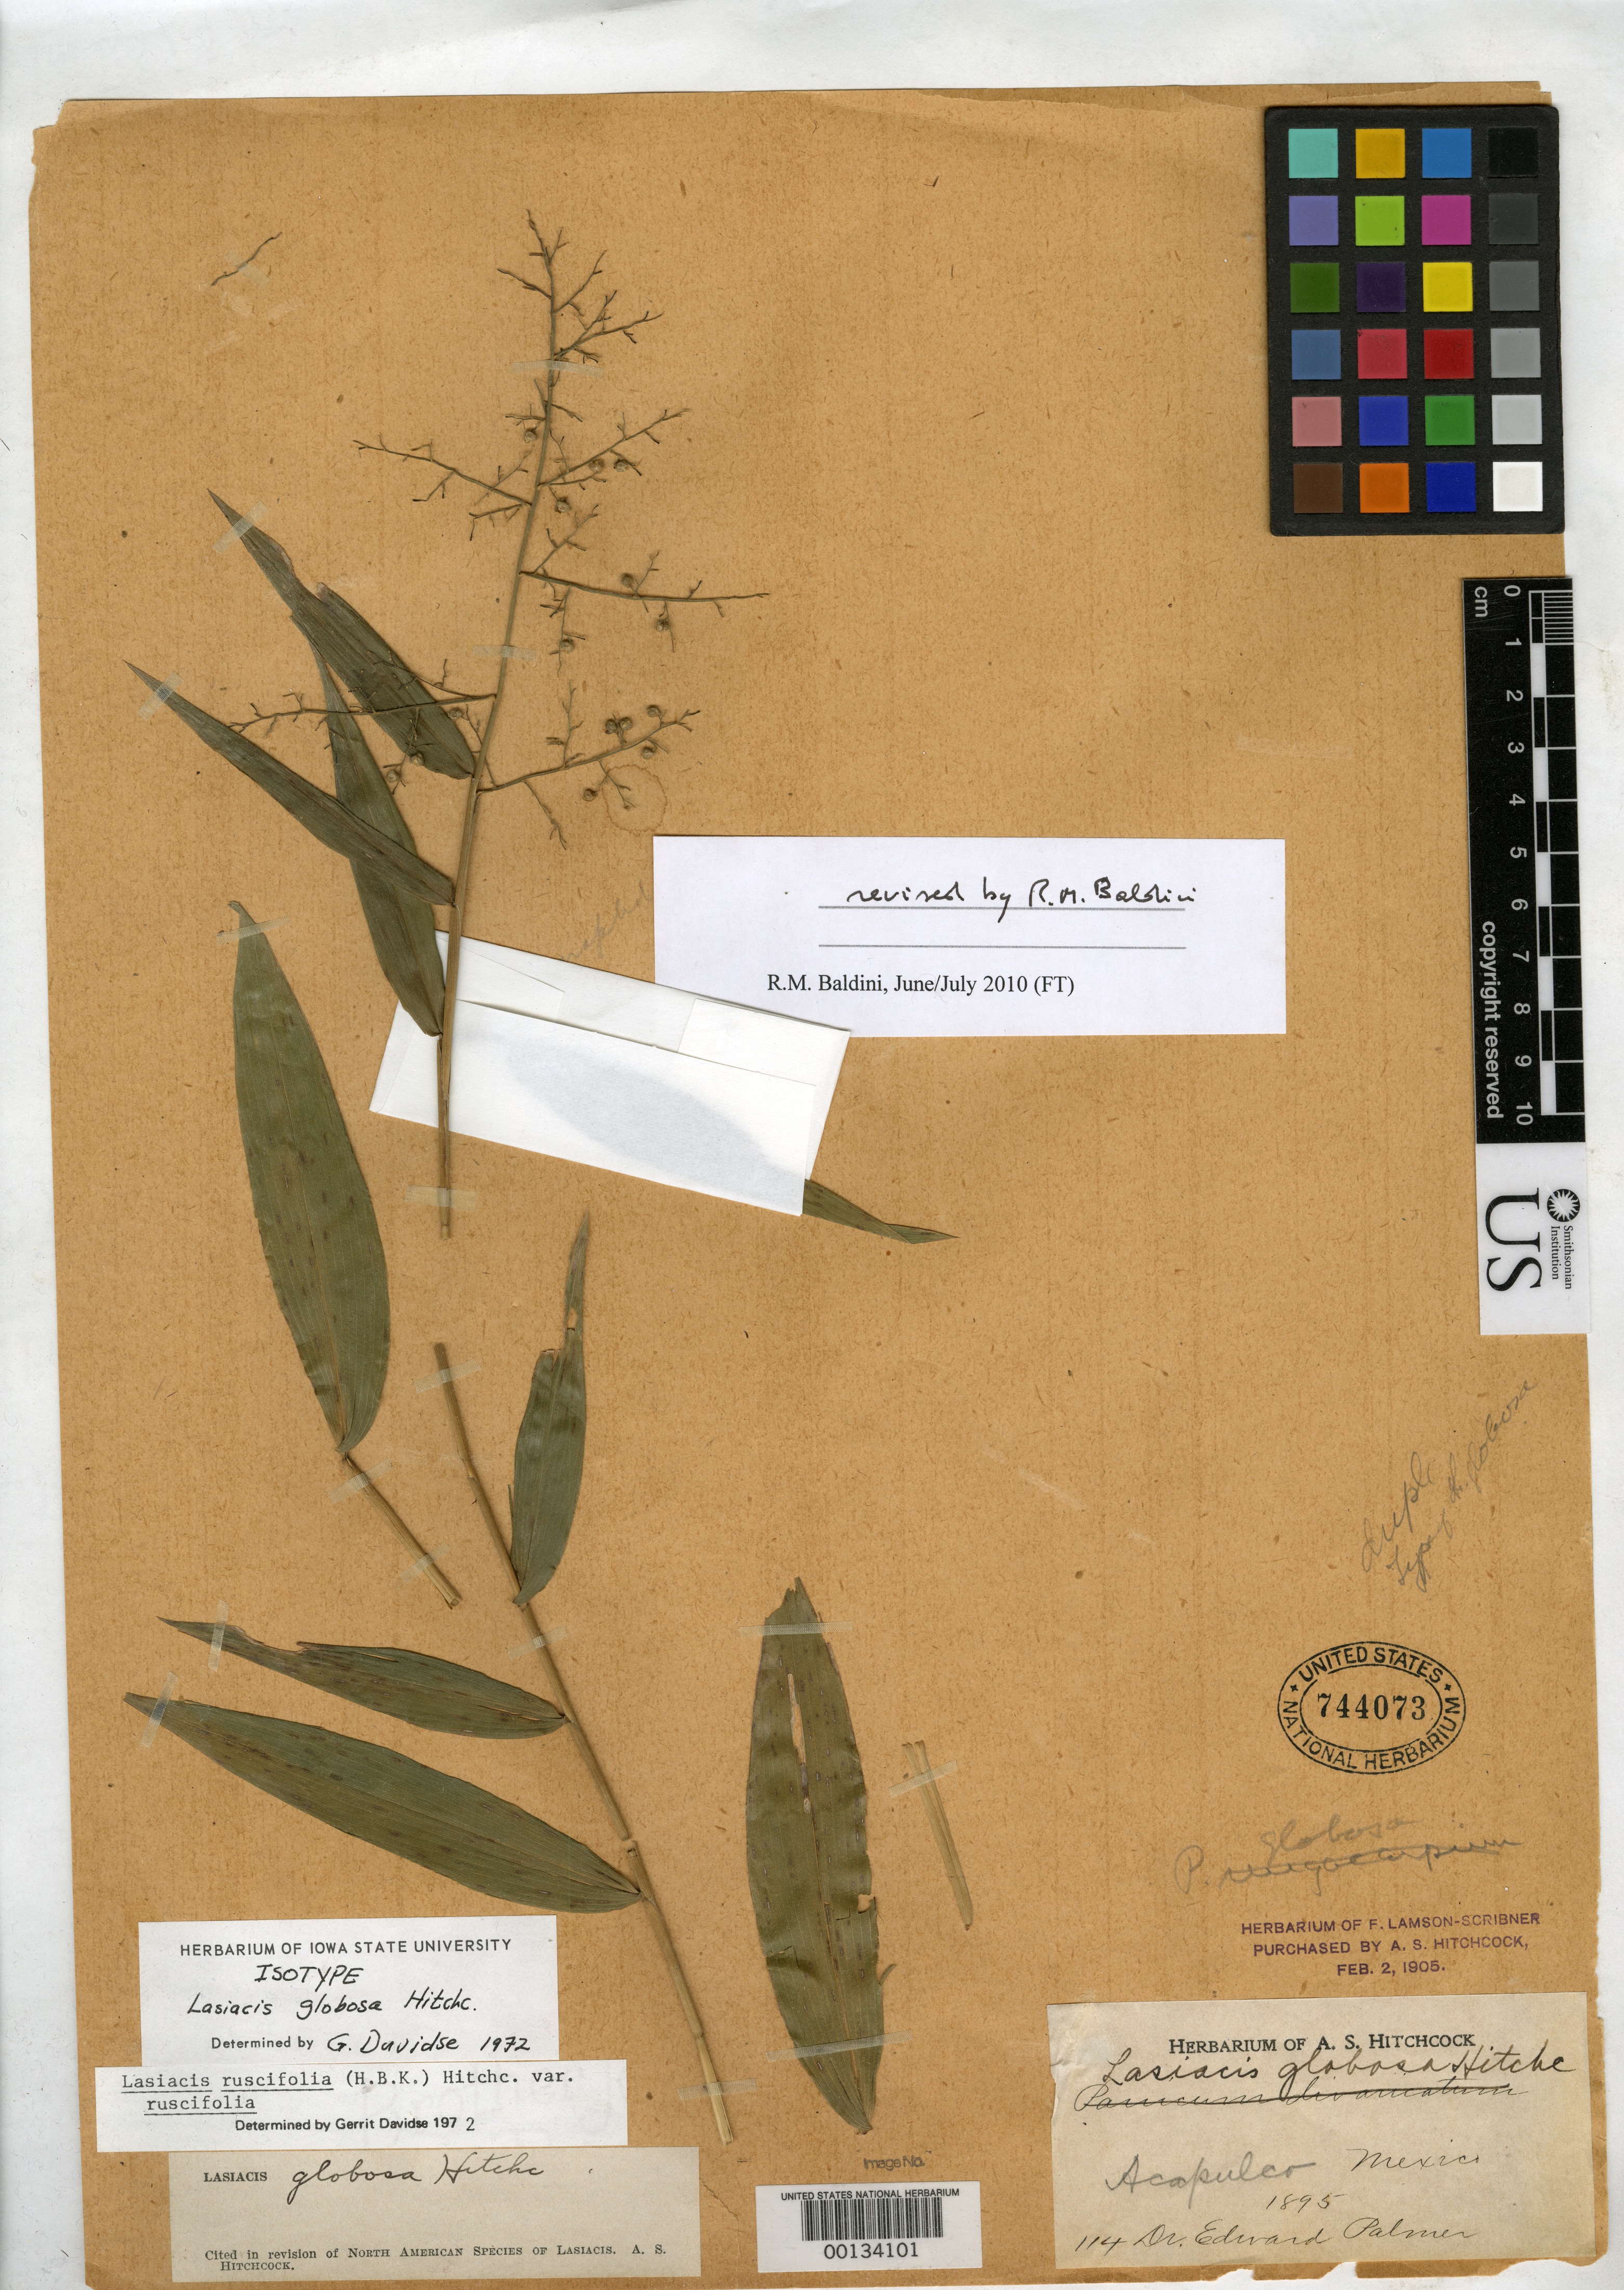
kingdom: Plantae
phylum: Tracheophyta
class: Liliopsida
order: Poales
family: Poaceae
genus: Lasiacis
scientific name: Lasiacis globosa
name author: Hitchc.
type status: Isotype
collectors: E. Palmer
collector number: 114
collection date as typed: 1894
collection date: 1894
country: Mexico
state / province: Guerrero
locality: Acapulco.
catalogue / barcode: US 744073